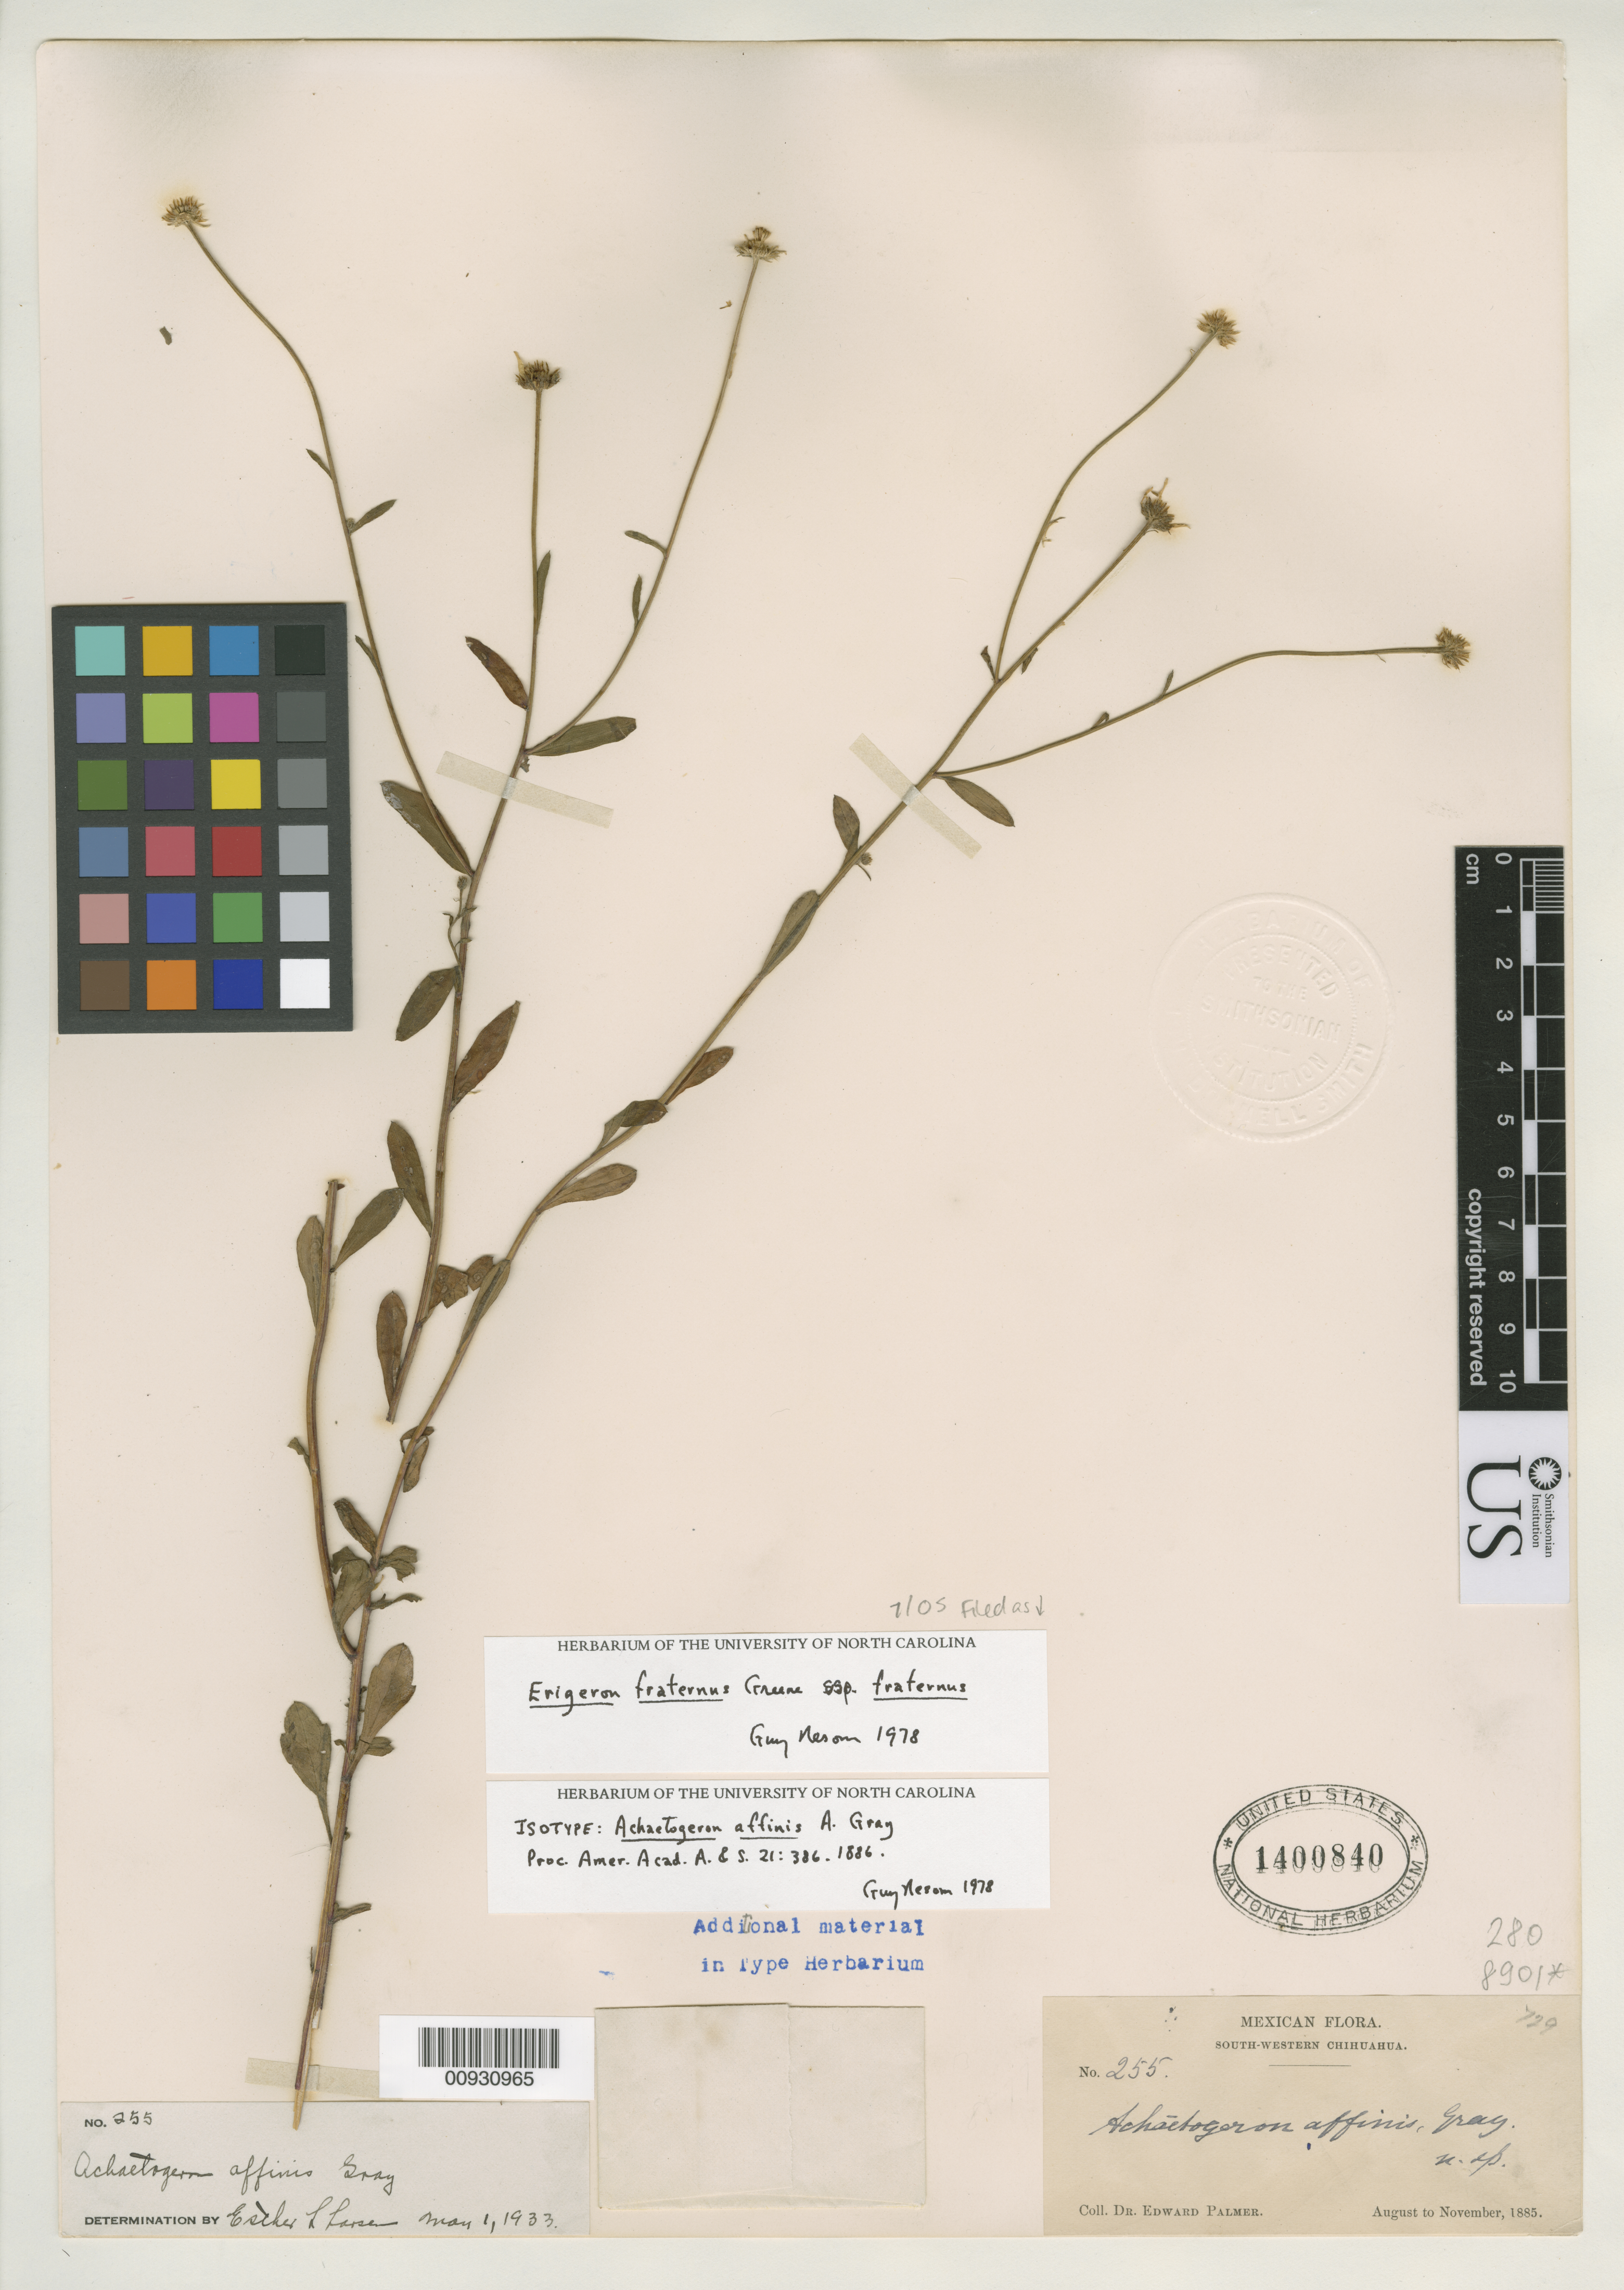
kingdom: Plantae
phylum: Tracheophyta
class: Magnoliopsida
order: Asterales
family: Asteraceae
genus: Achaetogeron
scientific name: Achaetogeron affinis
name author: A. Gray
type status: Isotype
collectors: E. Palmer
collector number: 255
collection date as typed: Aug ---- to -- Nov 1885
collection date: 1885-11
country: Mexico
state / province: Chihuahua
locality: SW Chihuahua.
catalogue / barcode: US 1400840